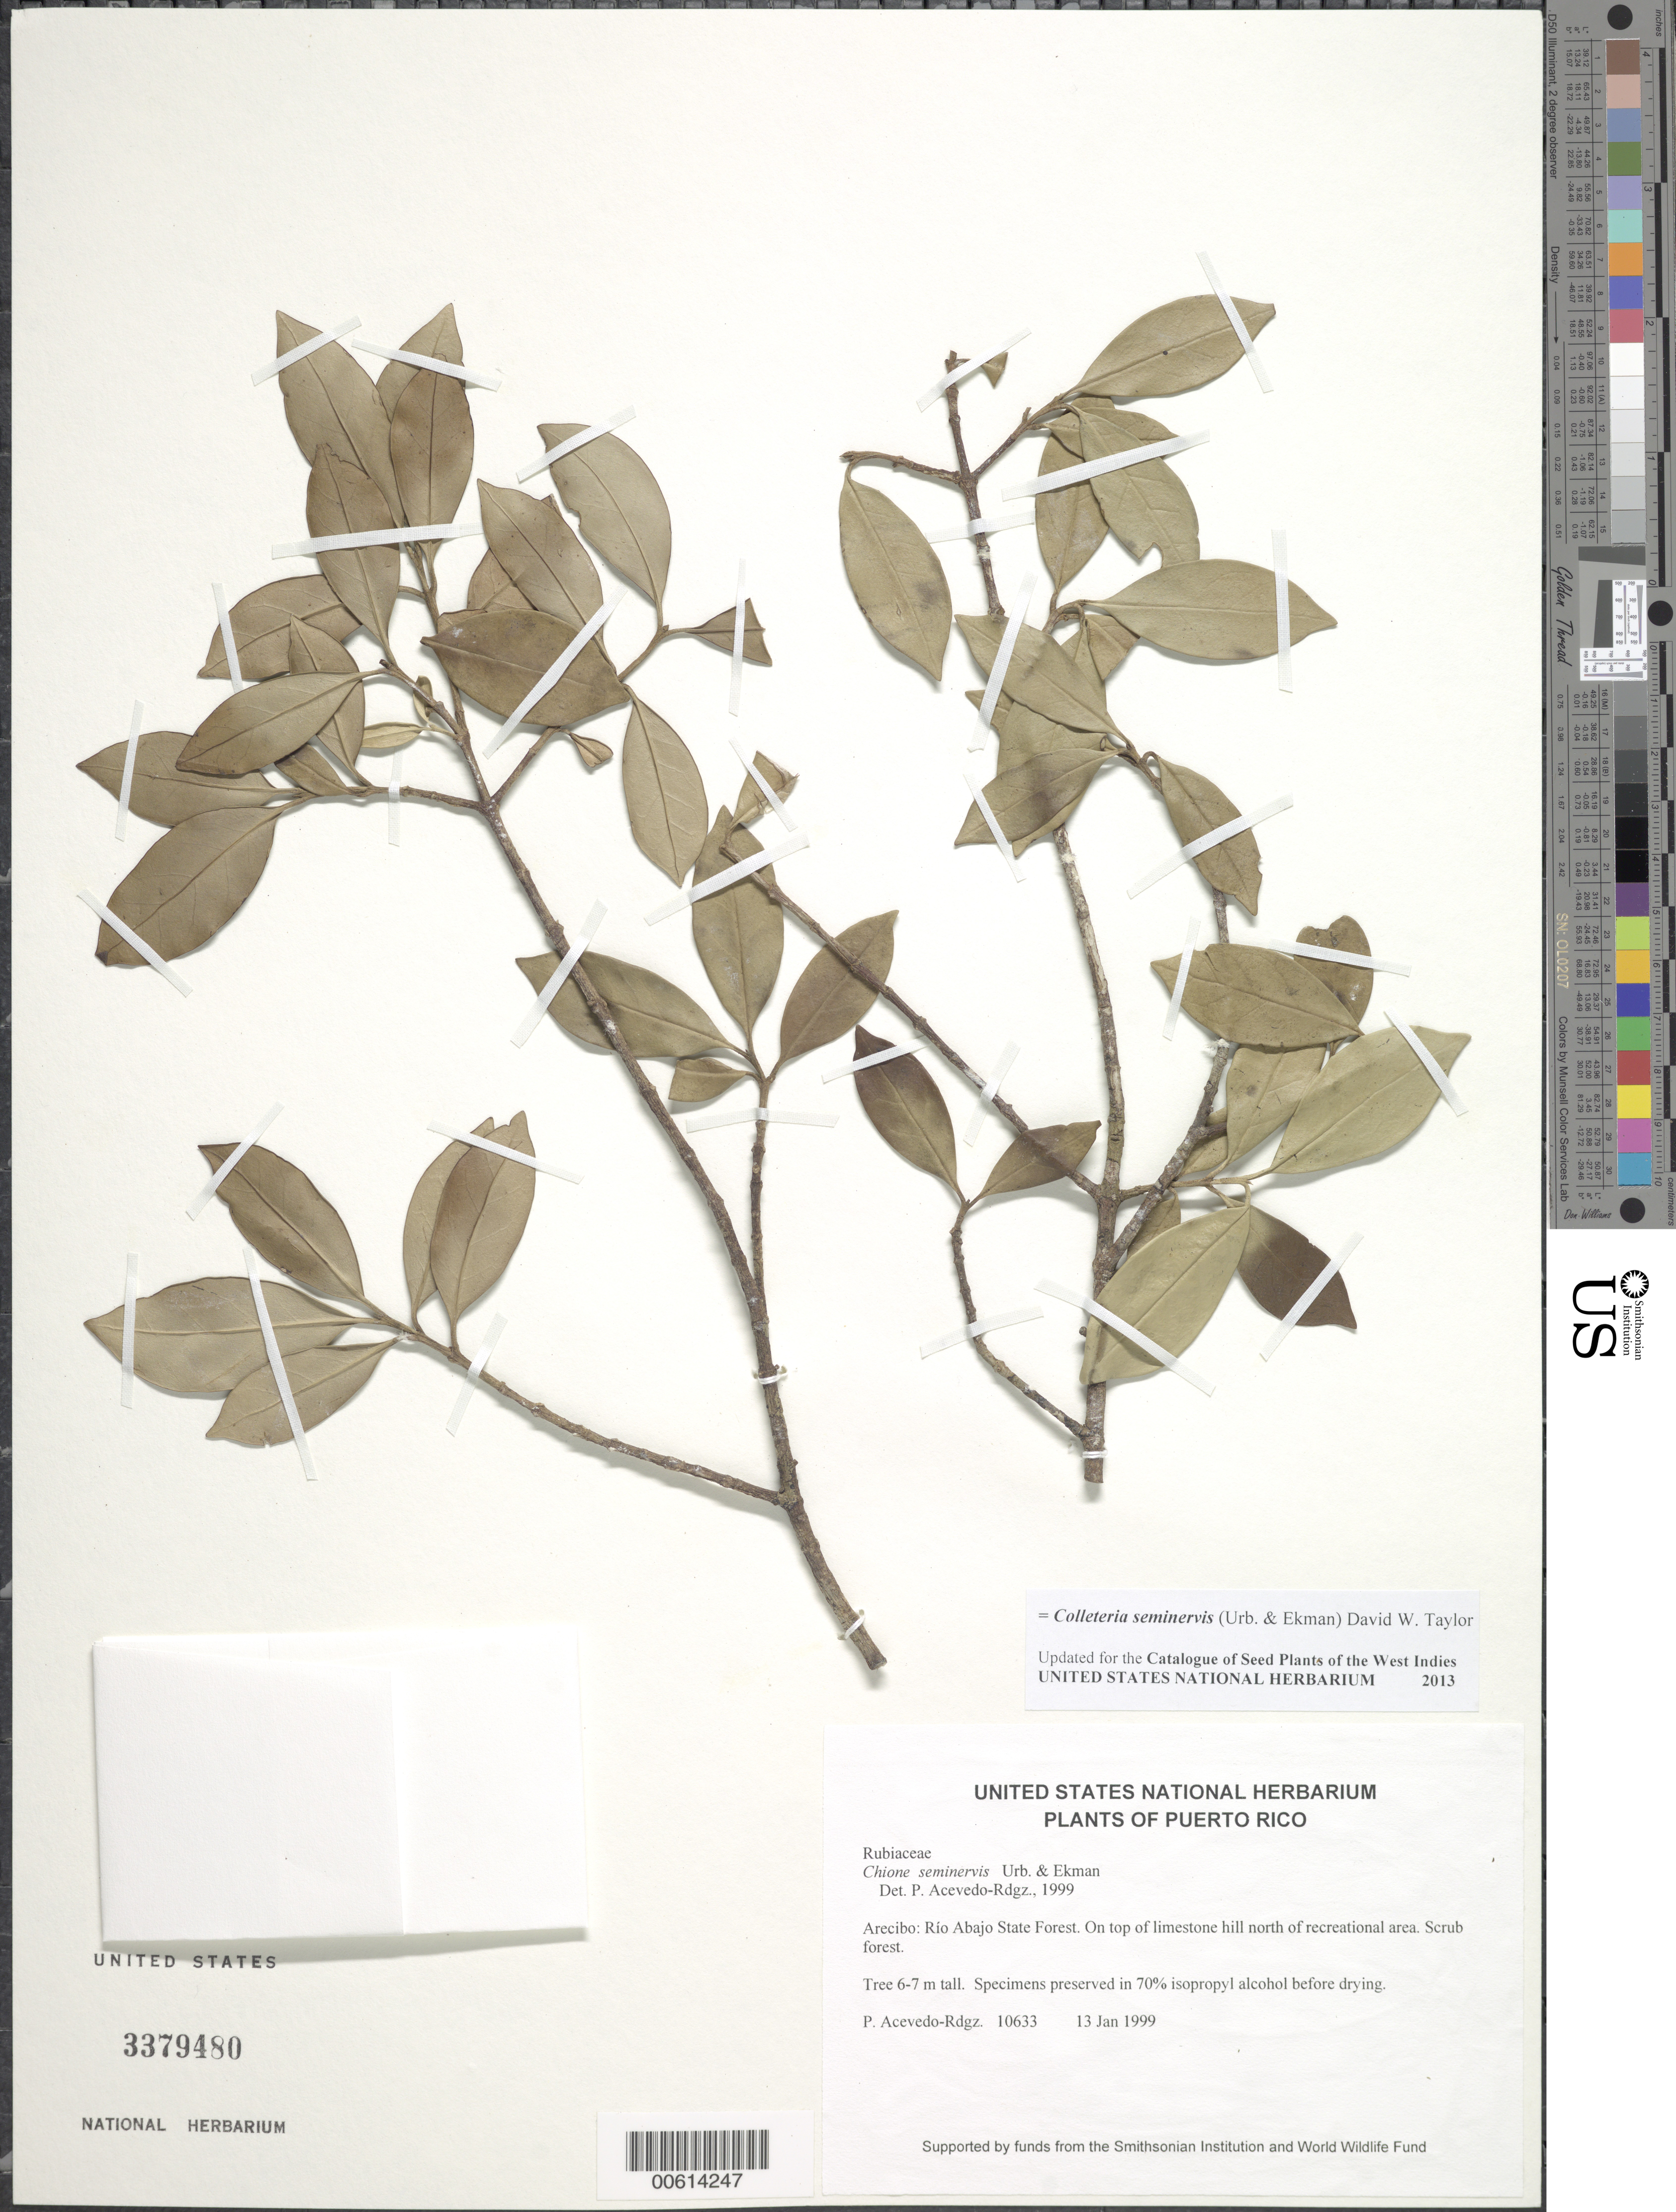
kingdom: Plantae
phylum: Tracheophyta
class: Magnoliopsida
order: Gentianales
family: Rubiaceae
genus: Colleteria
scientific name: Colleteria seminervis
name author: (Urb. & Ekman) D.W. Taylor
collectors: P. Acevedo-Rodr.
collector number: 10633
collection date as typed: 13 Jan 1999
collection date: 1999-01-13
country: Puerto Rico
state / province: Arecibo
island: Puerto Rico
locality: Arecibo; Río Abajo State Forest. On top of limestone hill north of recreational area.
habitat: Scrub forest.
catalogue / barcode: US 3379480